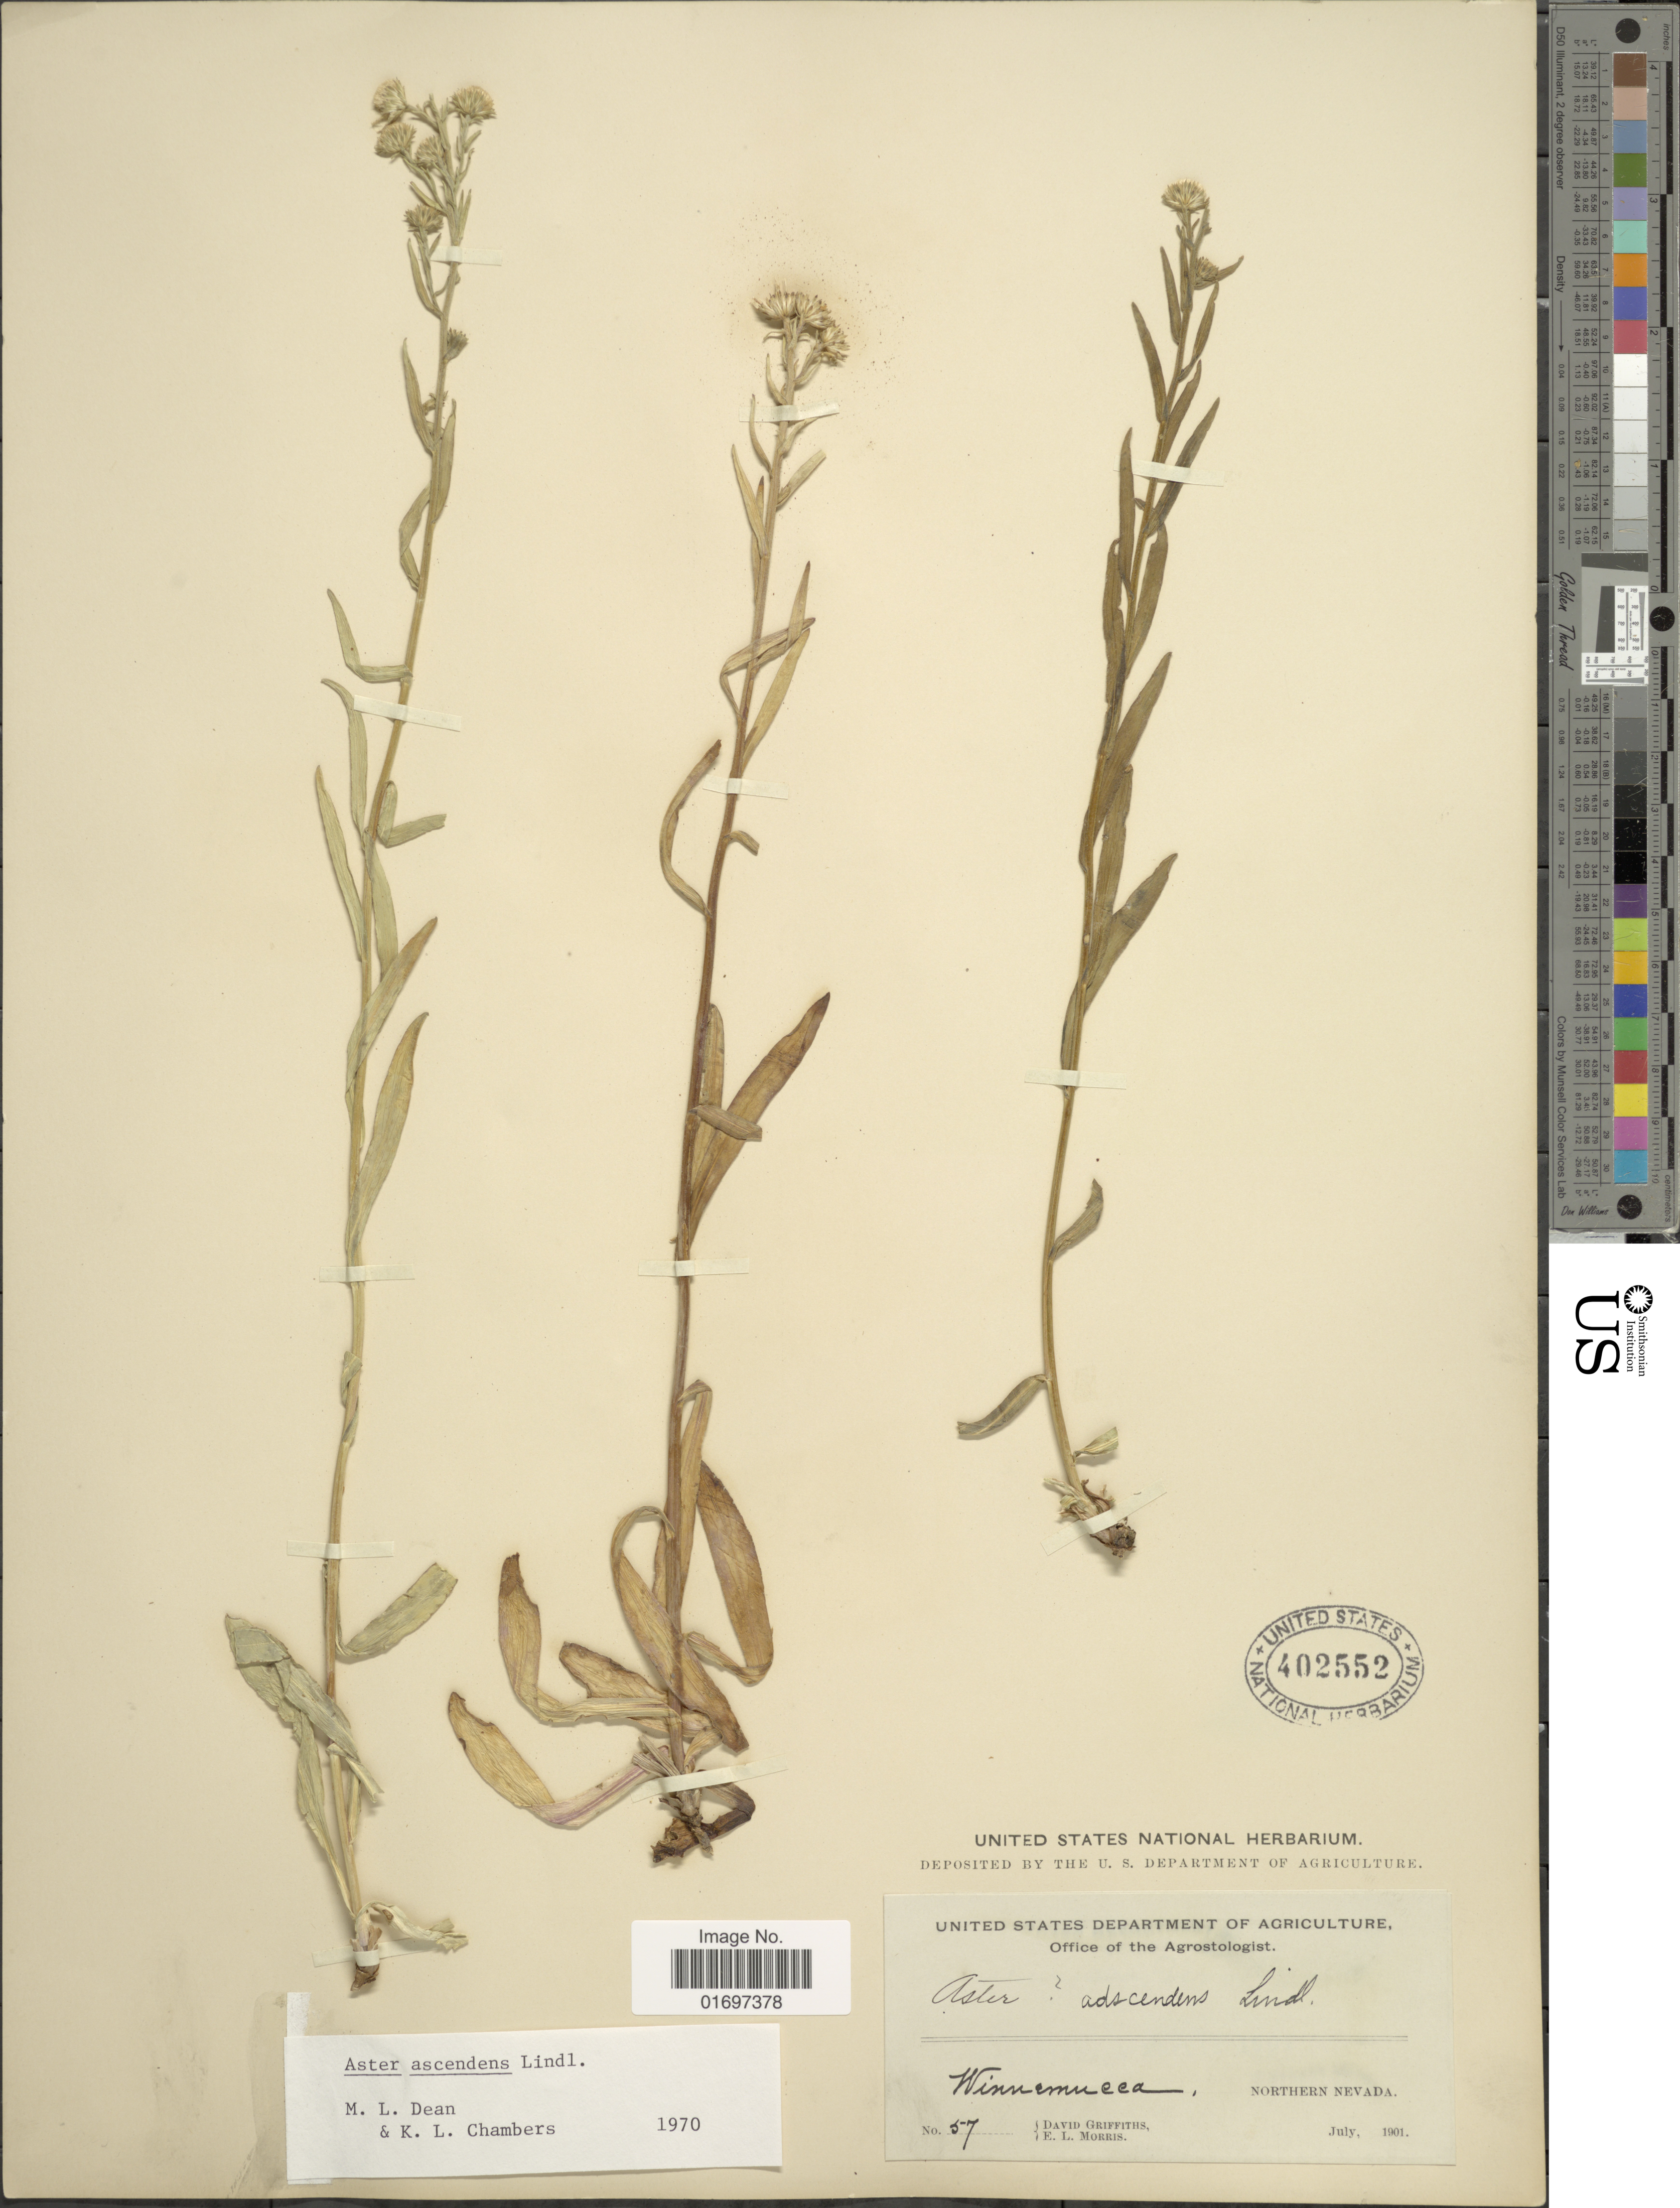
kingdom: Plantae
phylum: Tracheophyta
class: Magnoliopsida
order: Asterales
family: Asteraceae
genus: Symphyotrichum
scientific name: Symphyotrichum ascendens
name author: (Lindl.) G.L. Nesom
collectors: D. Griffiths & E. Morris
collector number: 57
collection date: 1901-07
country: United States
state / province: Nevada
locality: Winnemucca, Northern Nevada.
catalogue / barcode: US 402552